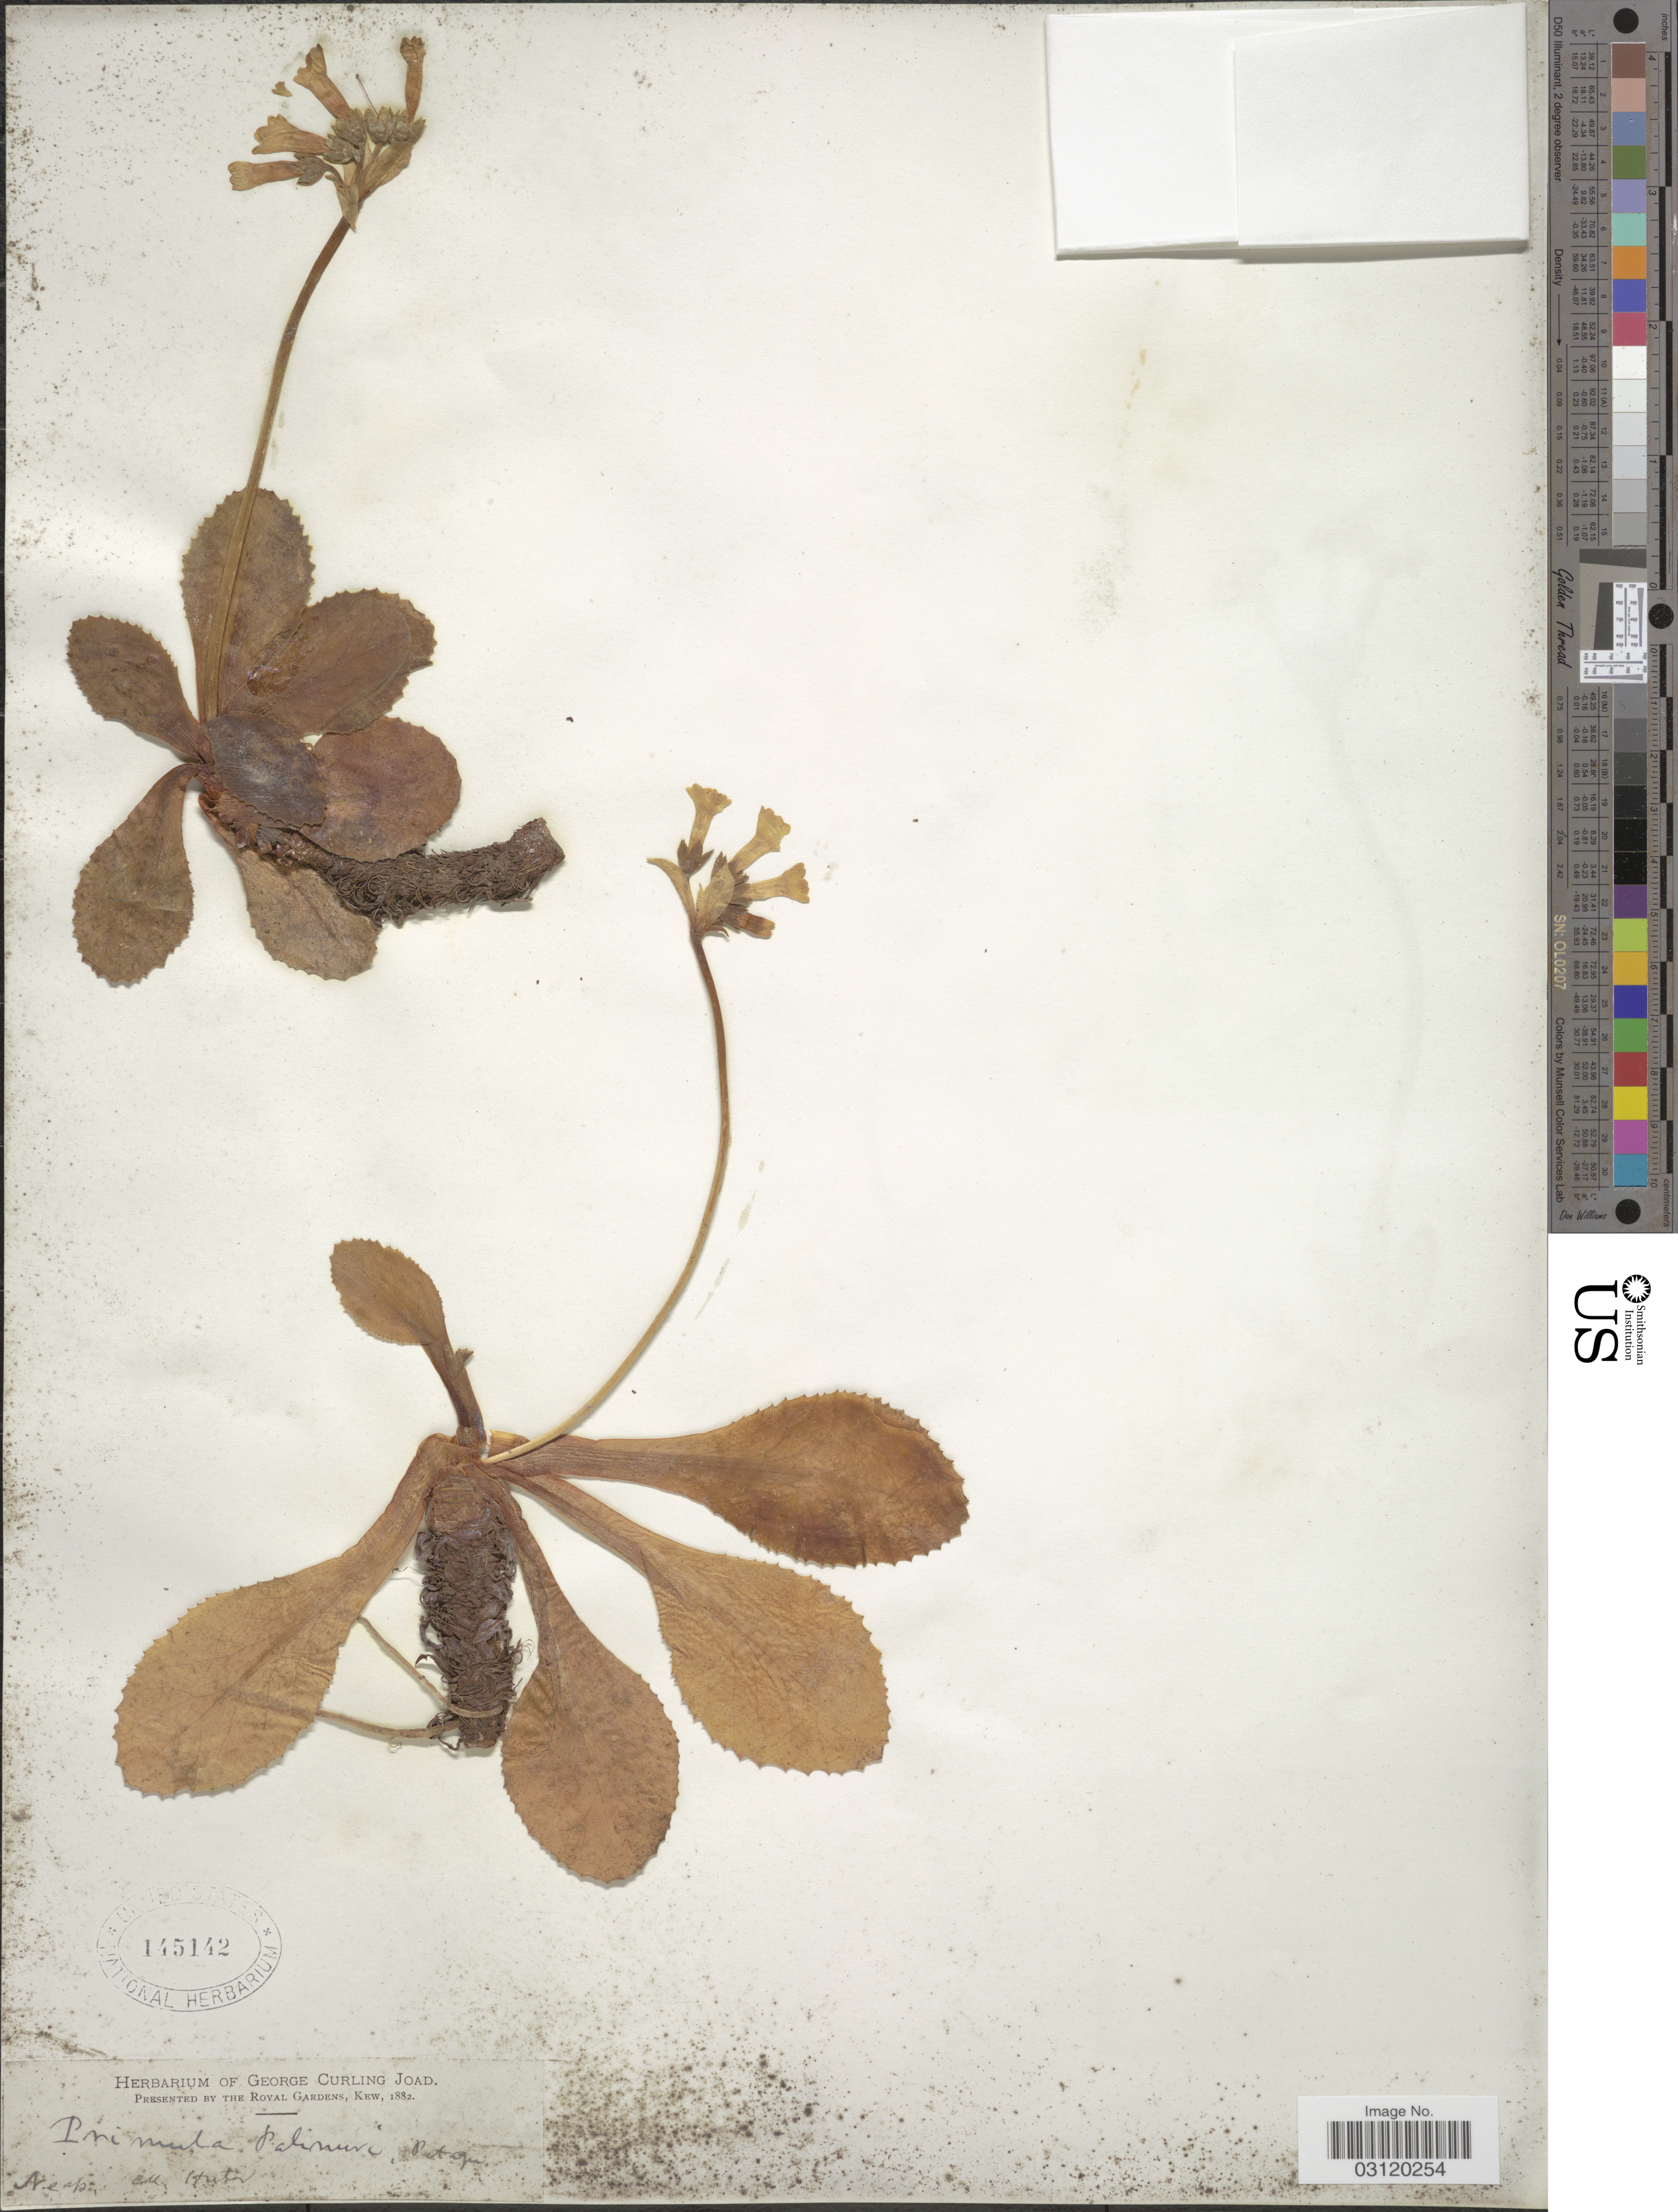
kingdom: Plantae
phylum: Tracheophyta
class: Magnoliopsida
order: Ericales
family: Primulaceae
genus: Primula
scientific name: Primula palinuri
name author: Petagna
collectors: -. Huter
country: Italy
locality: Neap.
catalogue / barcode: US 145142